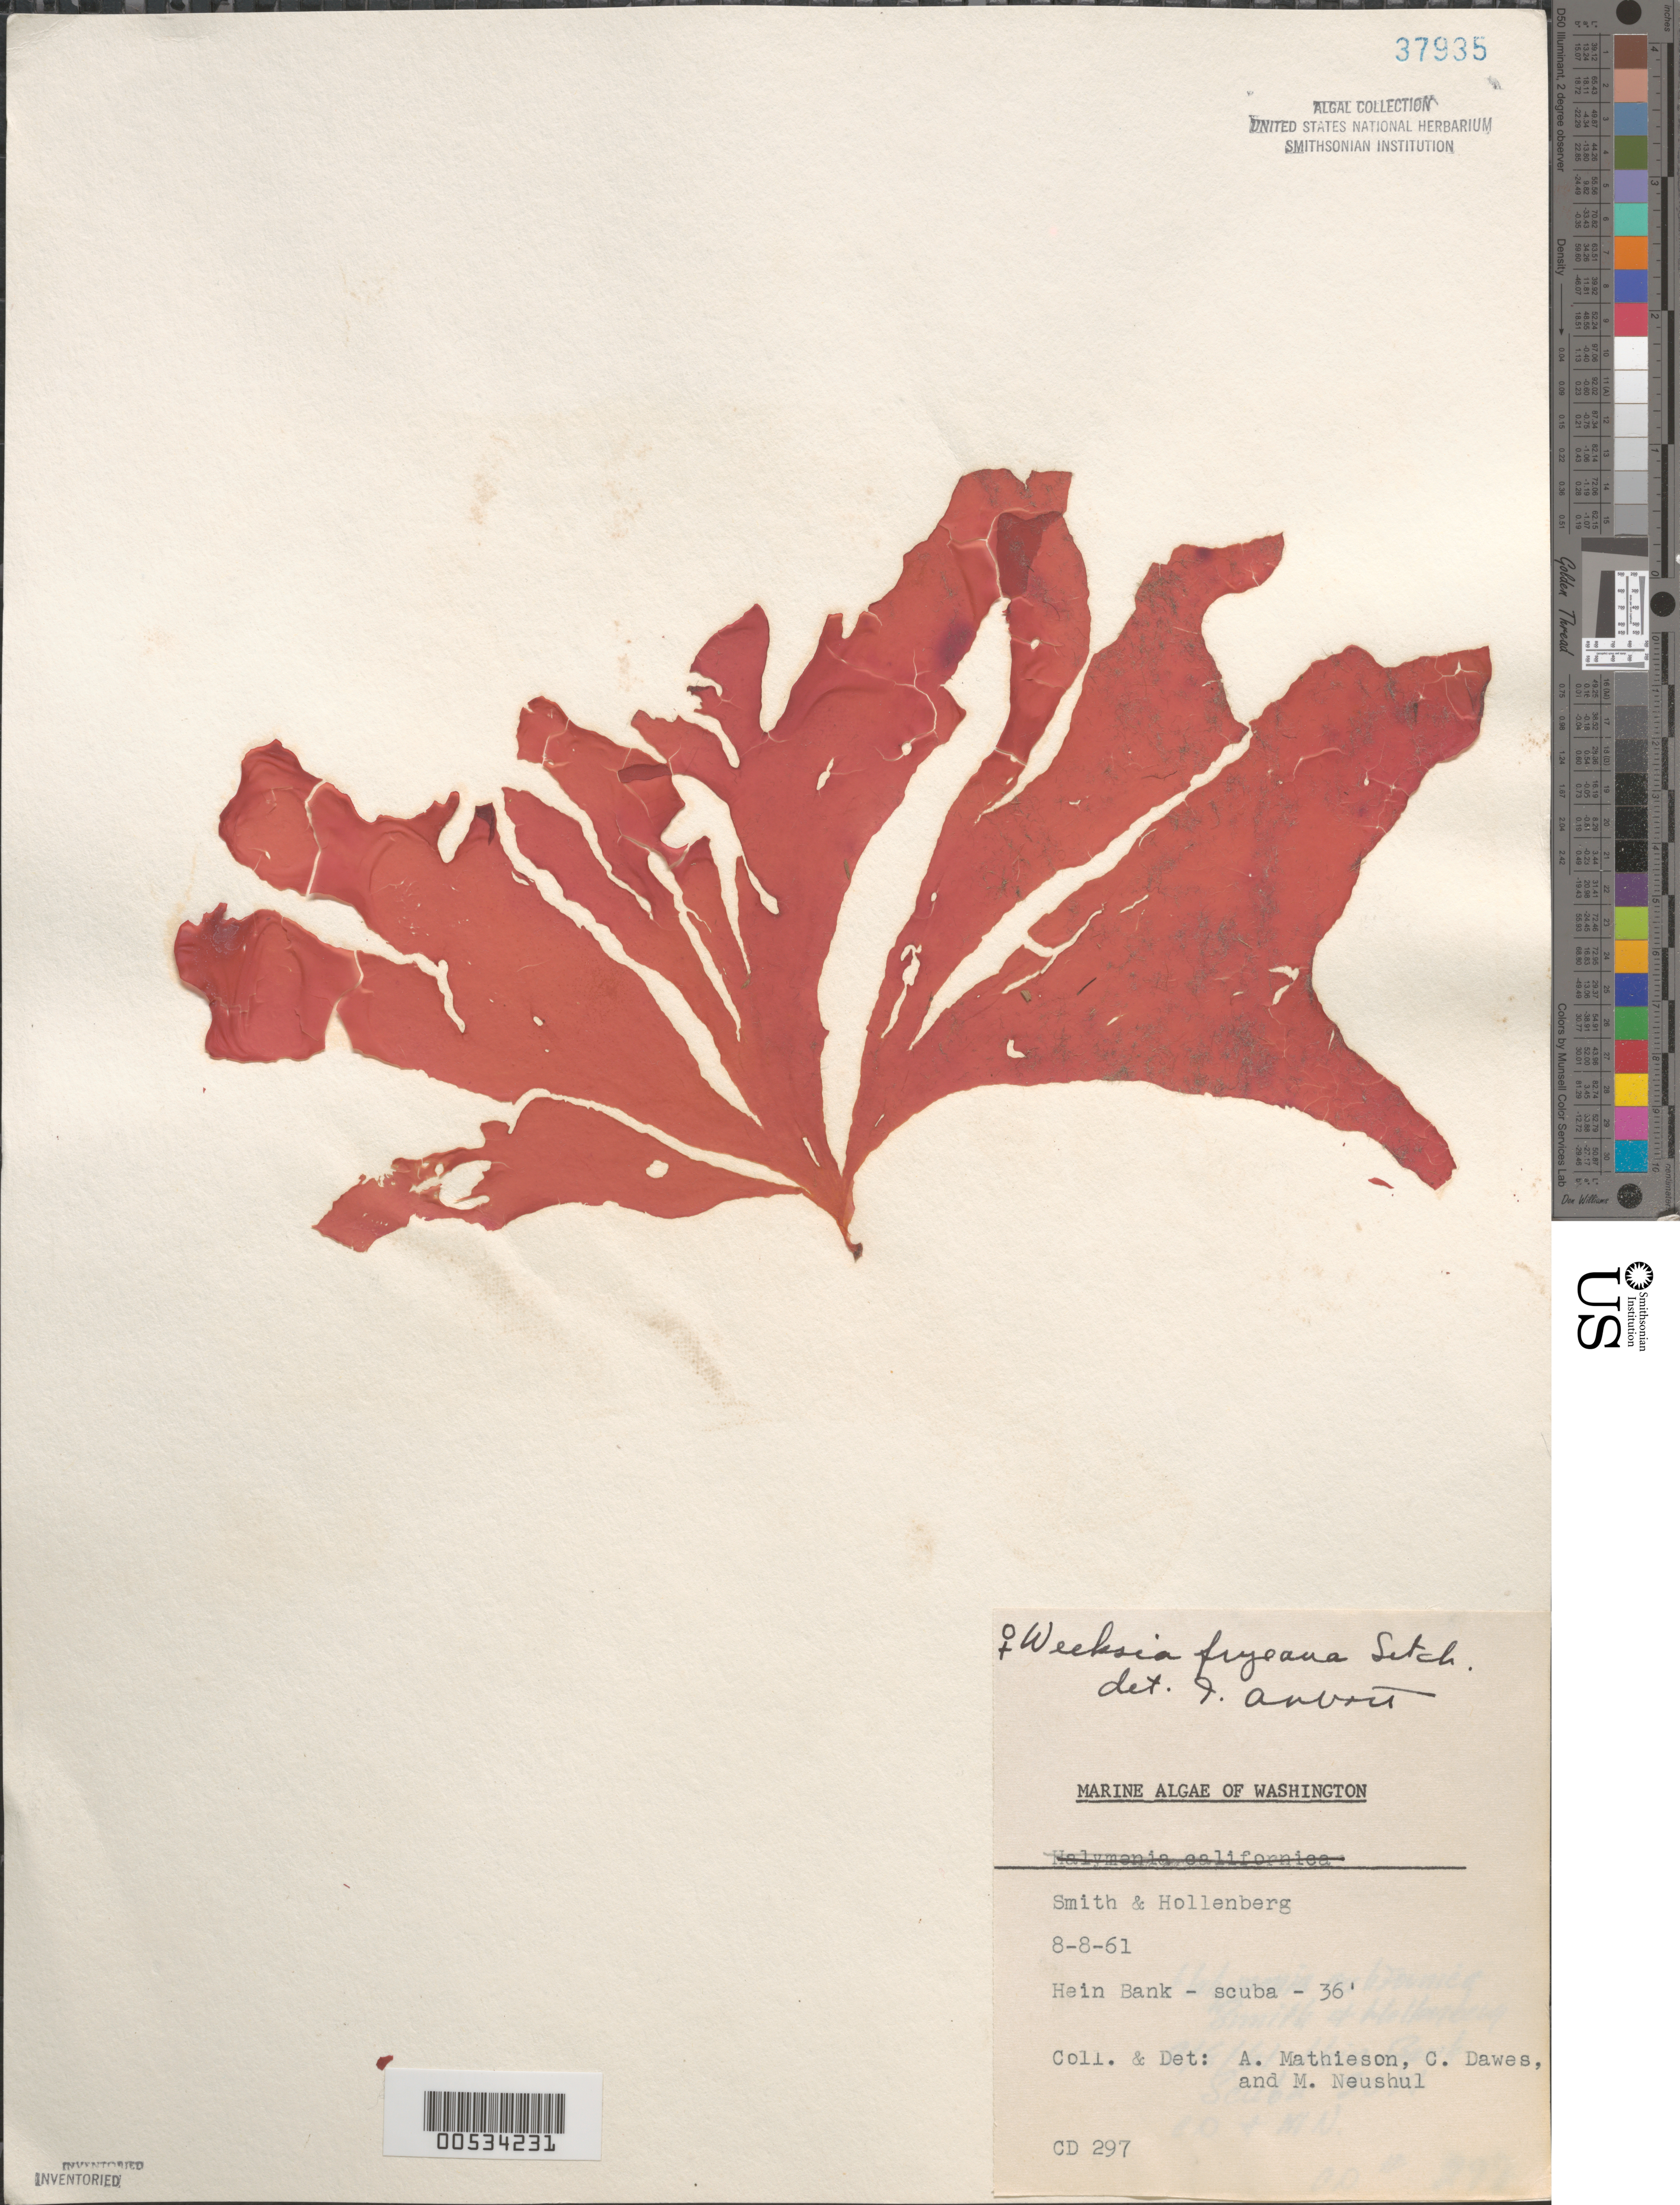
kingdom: Plantae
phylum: Rhodophyta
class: Florideophyceae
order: Gigartinales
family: Dumontiaceae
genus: Weeksia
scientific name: Weeksia coccinea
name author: (Harv.) S.C. Lindstrom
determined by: Algae name updating Project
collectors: A. C. Mathieson, C. Dawes & M. Neushul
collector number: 297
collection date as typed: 08 Aug 1961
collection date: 1961-08-08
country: United States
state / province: Washington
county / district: San Juan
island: San Juan Island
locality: Hein Bank, off San Juan Island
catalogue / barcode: US 37935